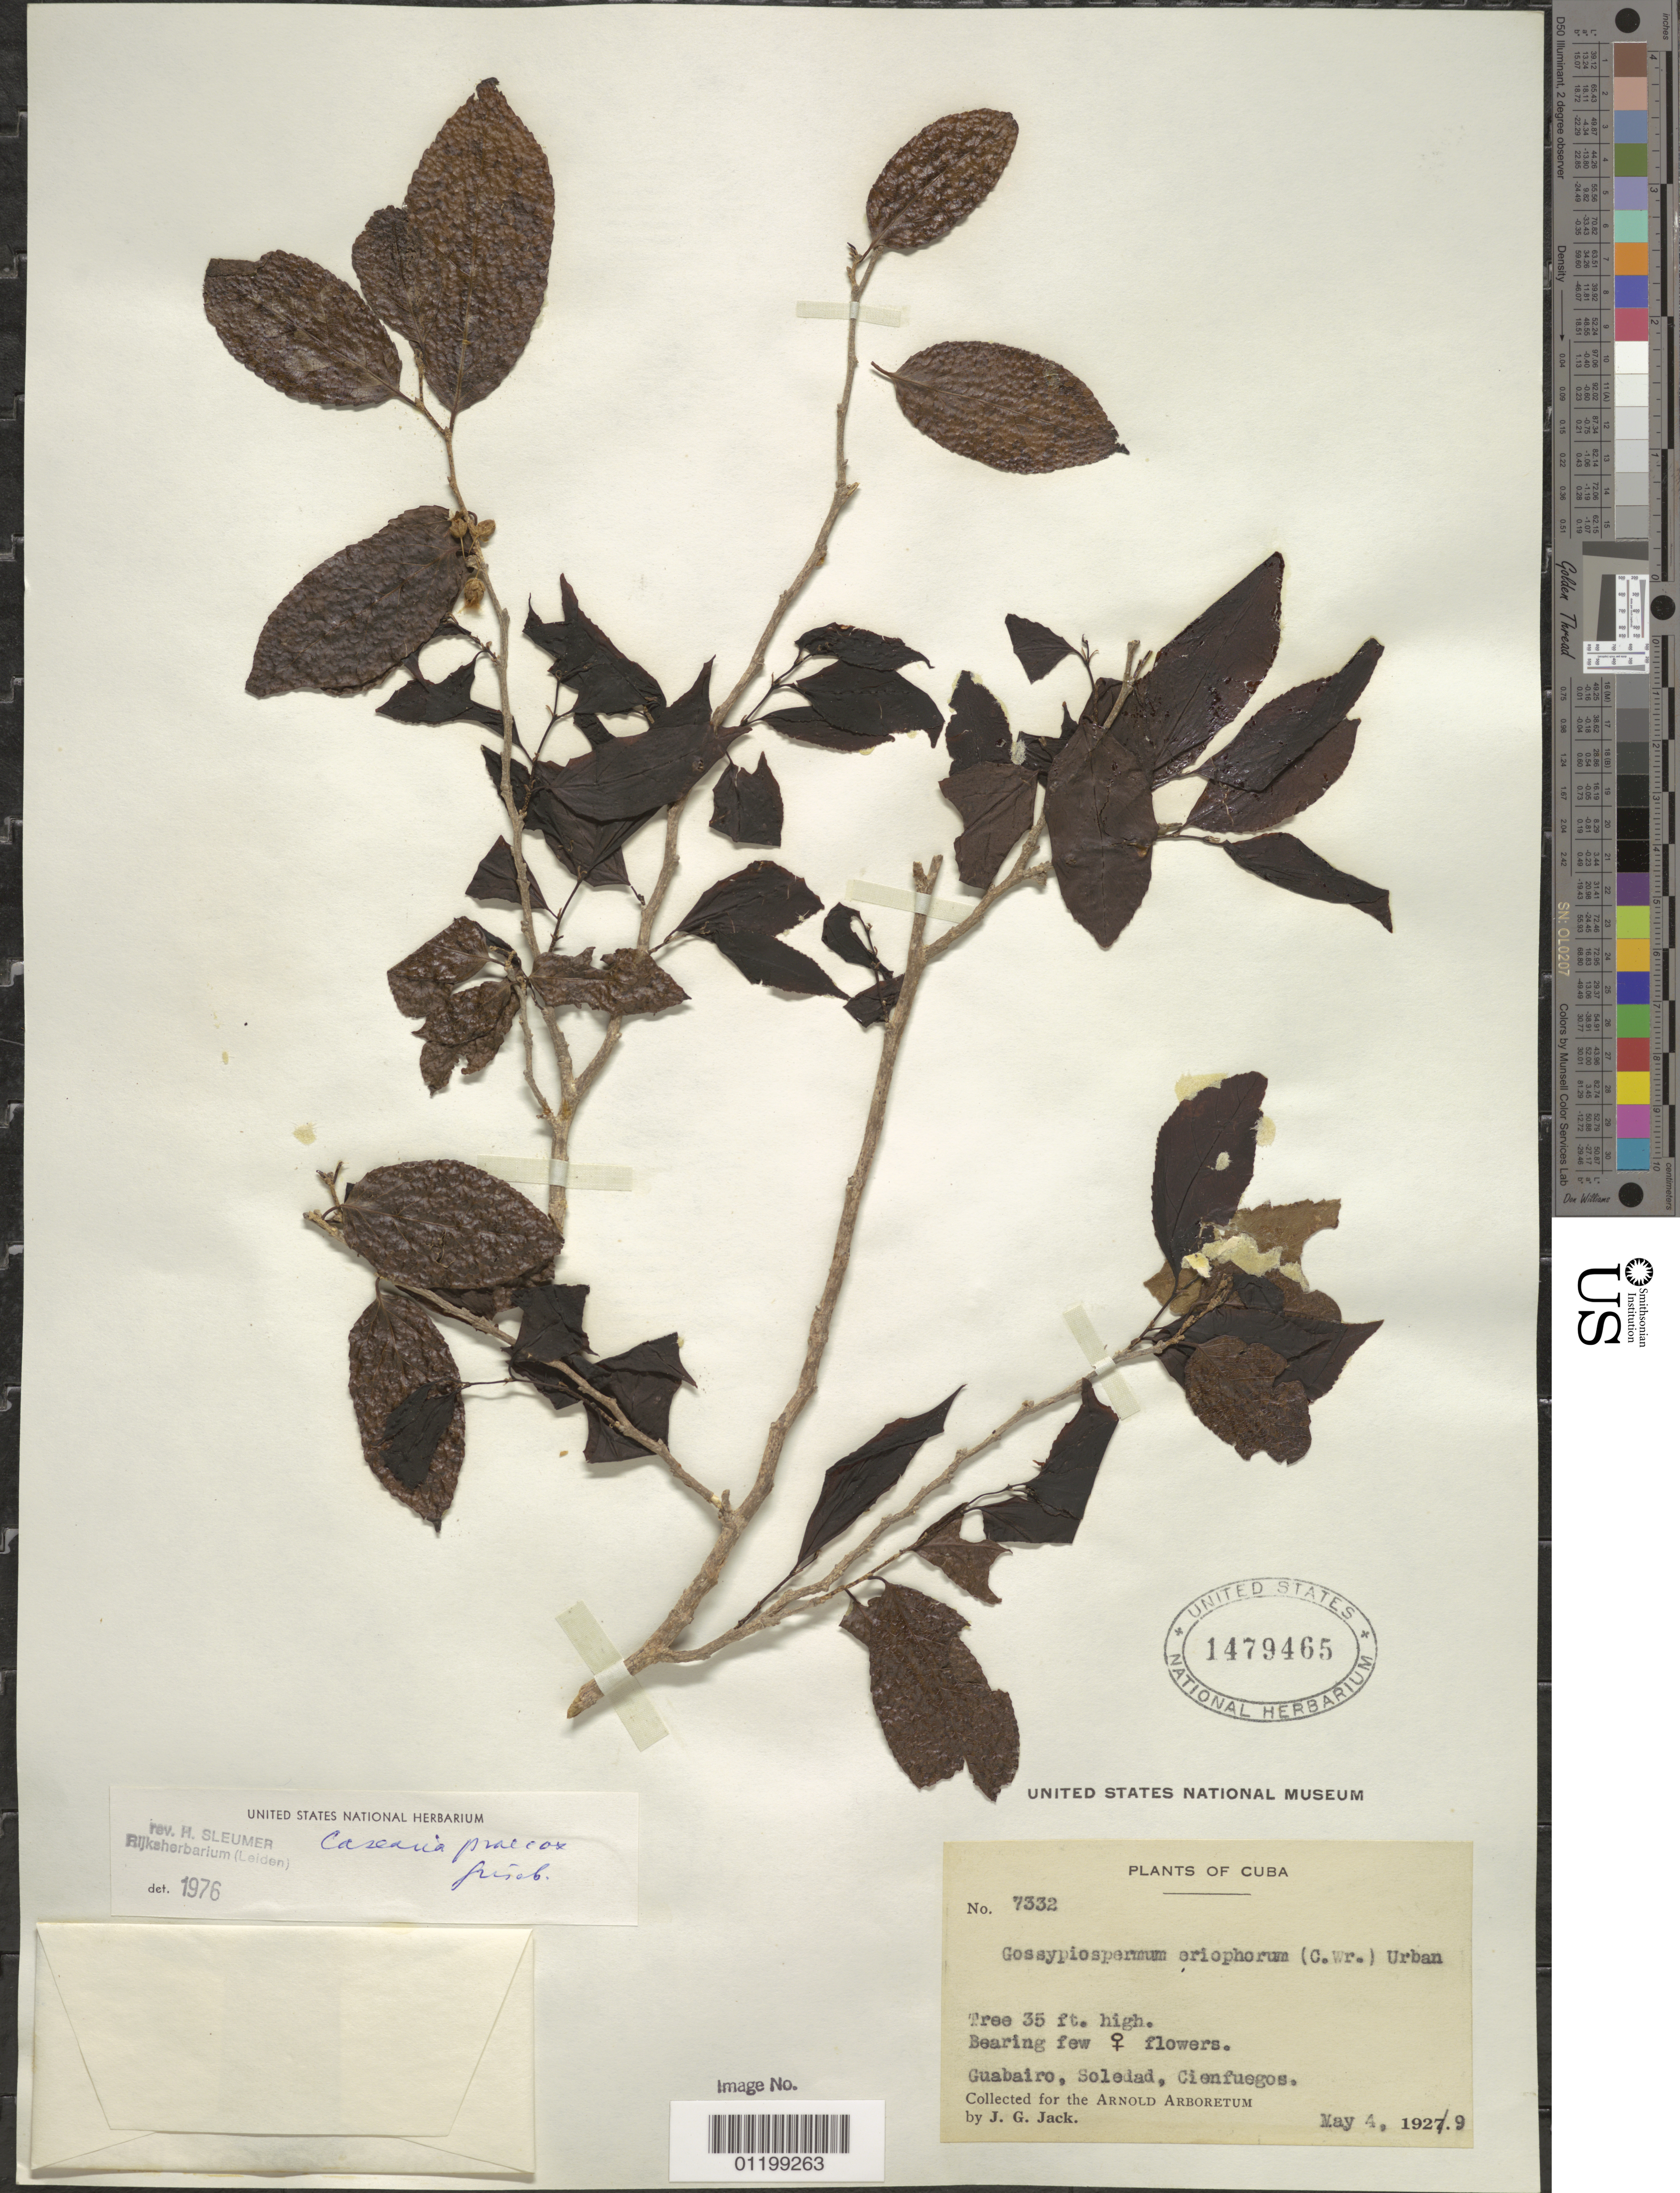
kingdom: Plantae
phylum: Tracheophyta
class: Magnoliopsida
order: Malpighiales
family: Salicaceae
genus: Gossypiospermum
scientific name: Gossypiospermum eriophora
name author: (C. Wright ex Griseb.) Urb.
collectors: J. G. Jack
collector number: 7332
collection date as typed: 04 May 1929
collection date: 1929-05-04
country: Cuba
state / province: Cienfuegos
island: Cuba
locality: Guabiro, Soledad, Cienfuegos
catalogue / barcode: US 1479465